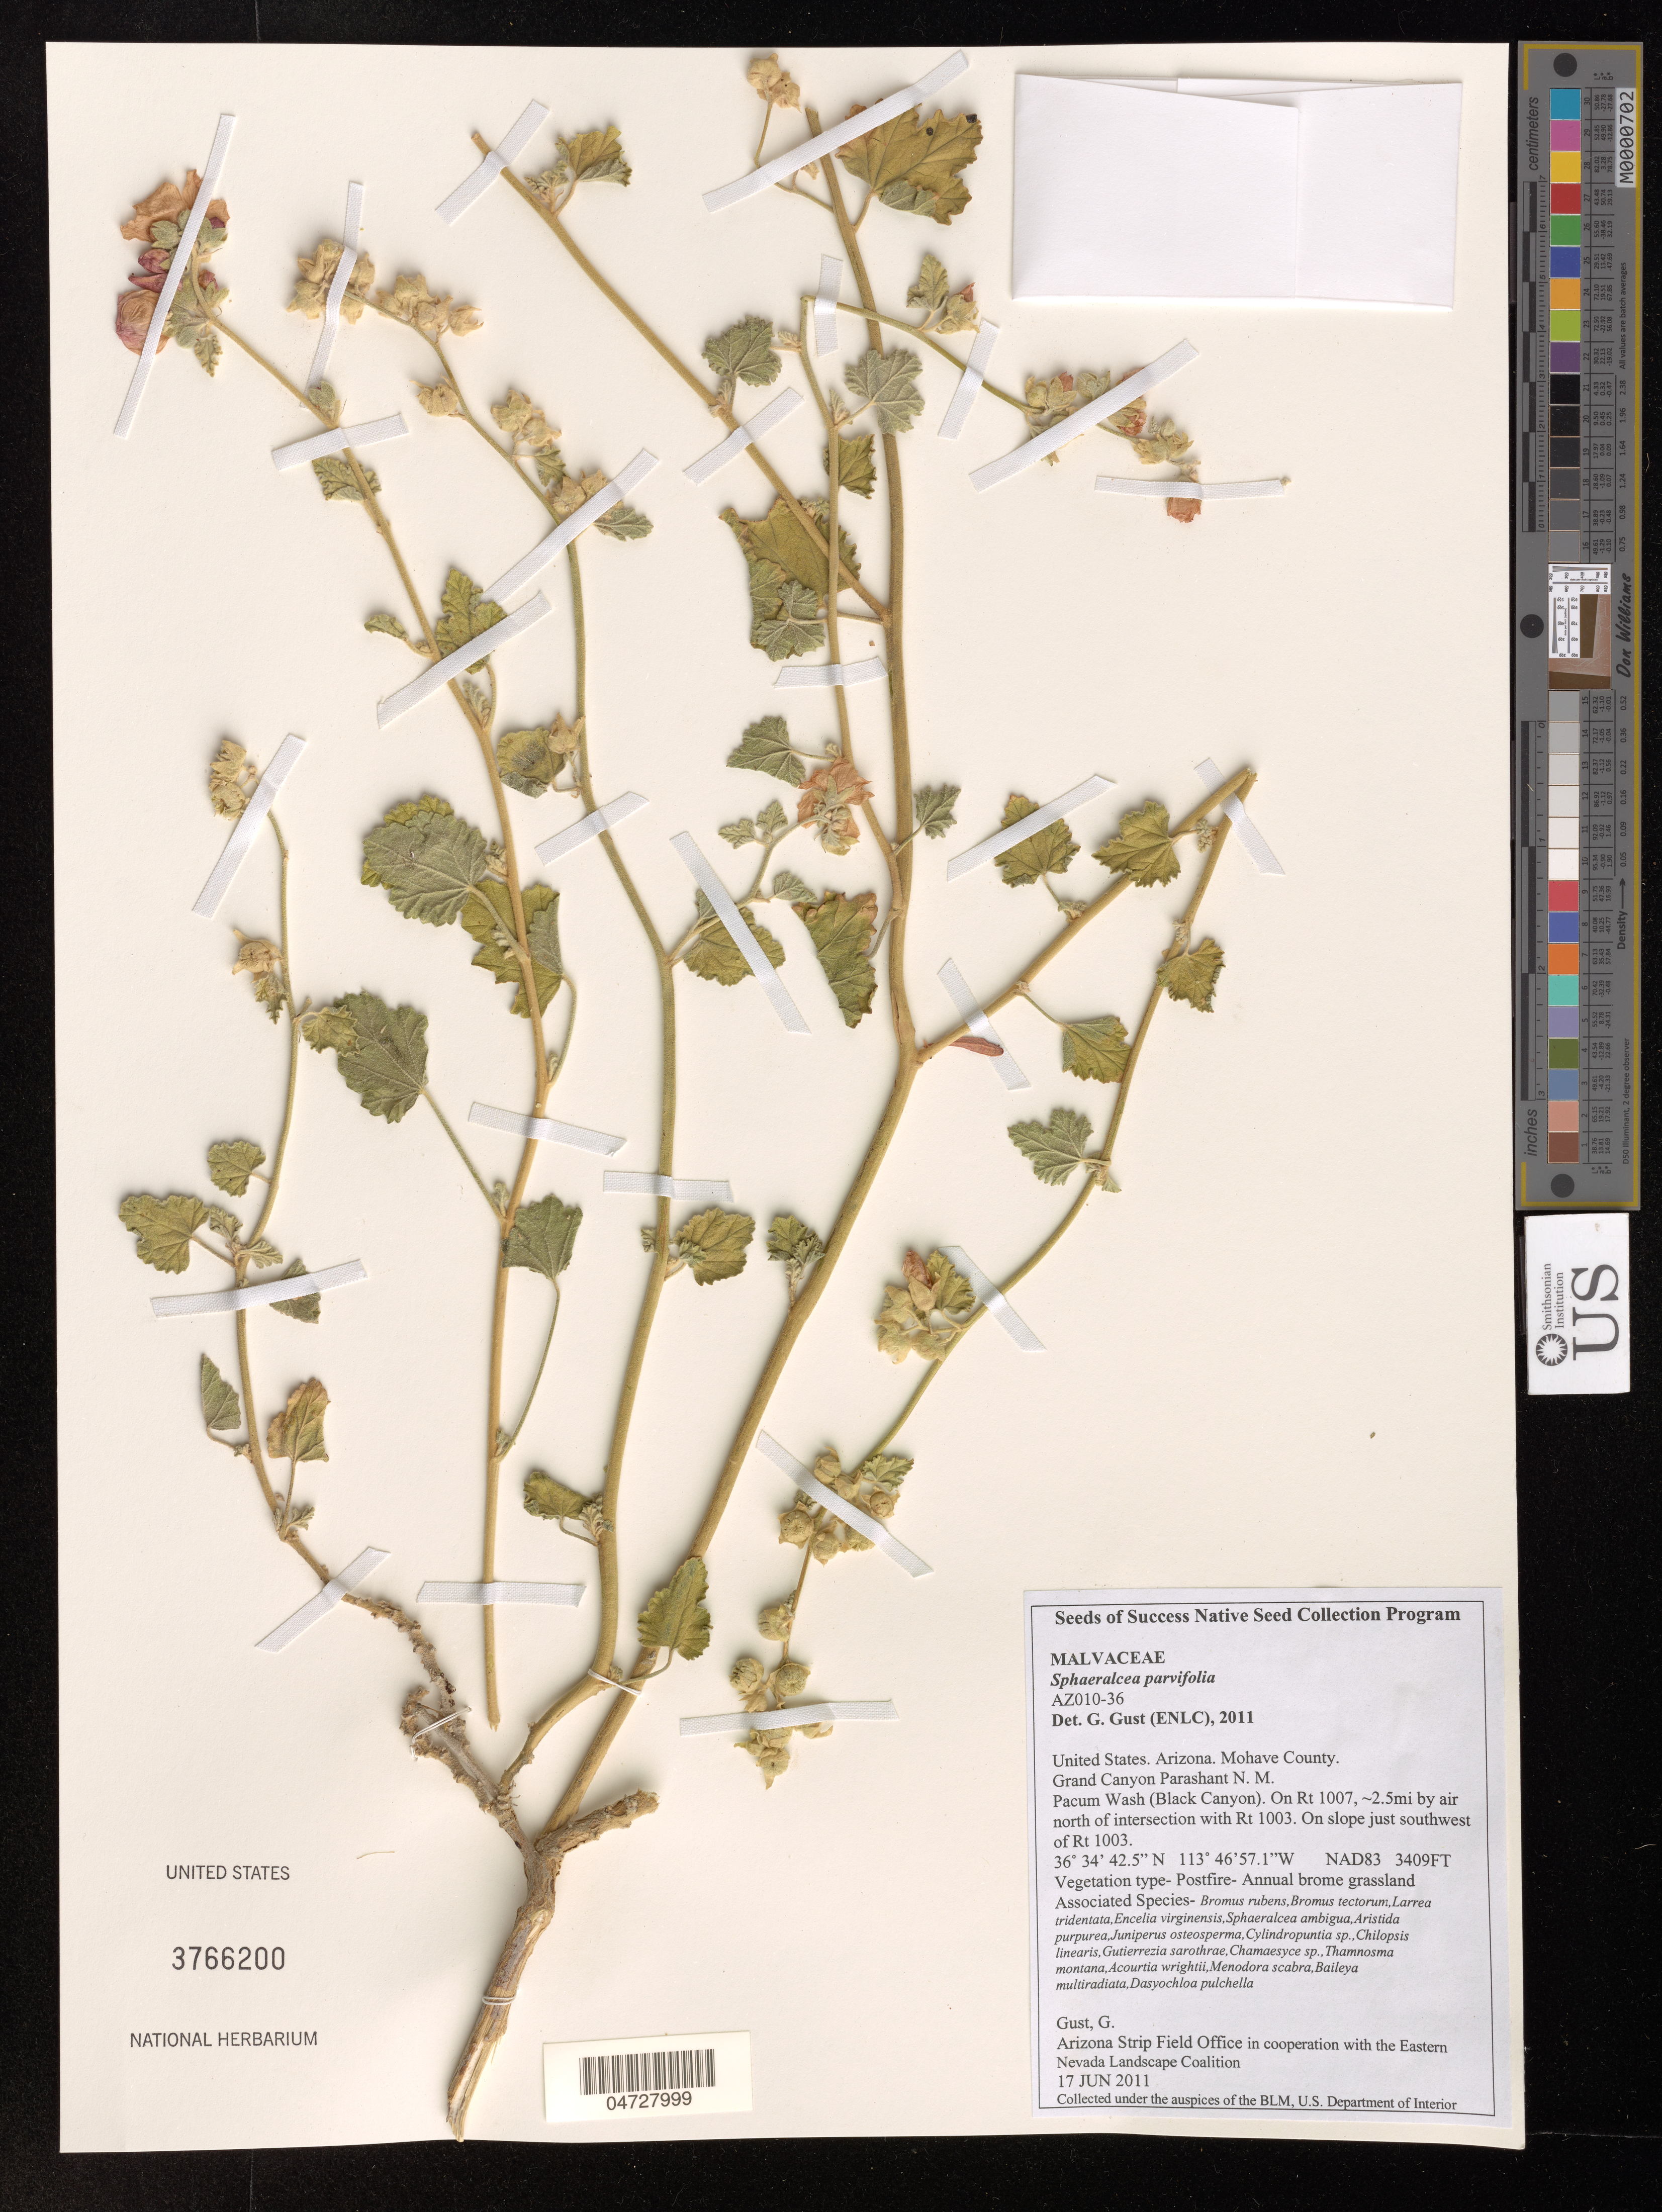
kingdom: Plantae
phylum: Tracheophyta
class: Magnoliopsida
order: Malvales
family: Malvaceae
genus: Sphaeralcea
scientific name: Sphaeralcea parvifolia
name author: A. Nelson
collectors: G. Gust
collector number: AZ010-36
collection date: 2011-06-17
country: United States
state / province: Arizona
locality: Mohave County. Grand Canyon Parashant N. M. Pacum Wash (Black Canyon). On Rt 1007, ~2.5mi by air north of intersection with Rt 1003. On slope just southwest of Rt 1003.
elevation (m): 1039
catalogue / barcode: US 3766200